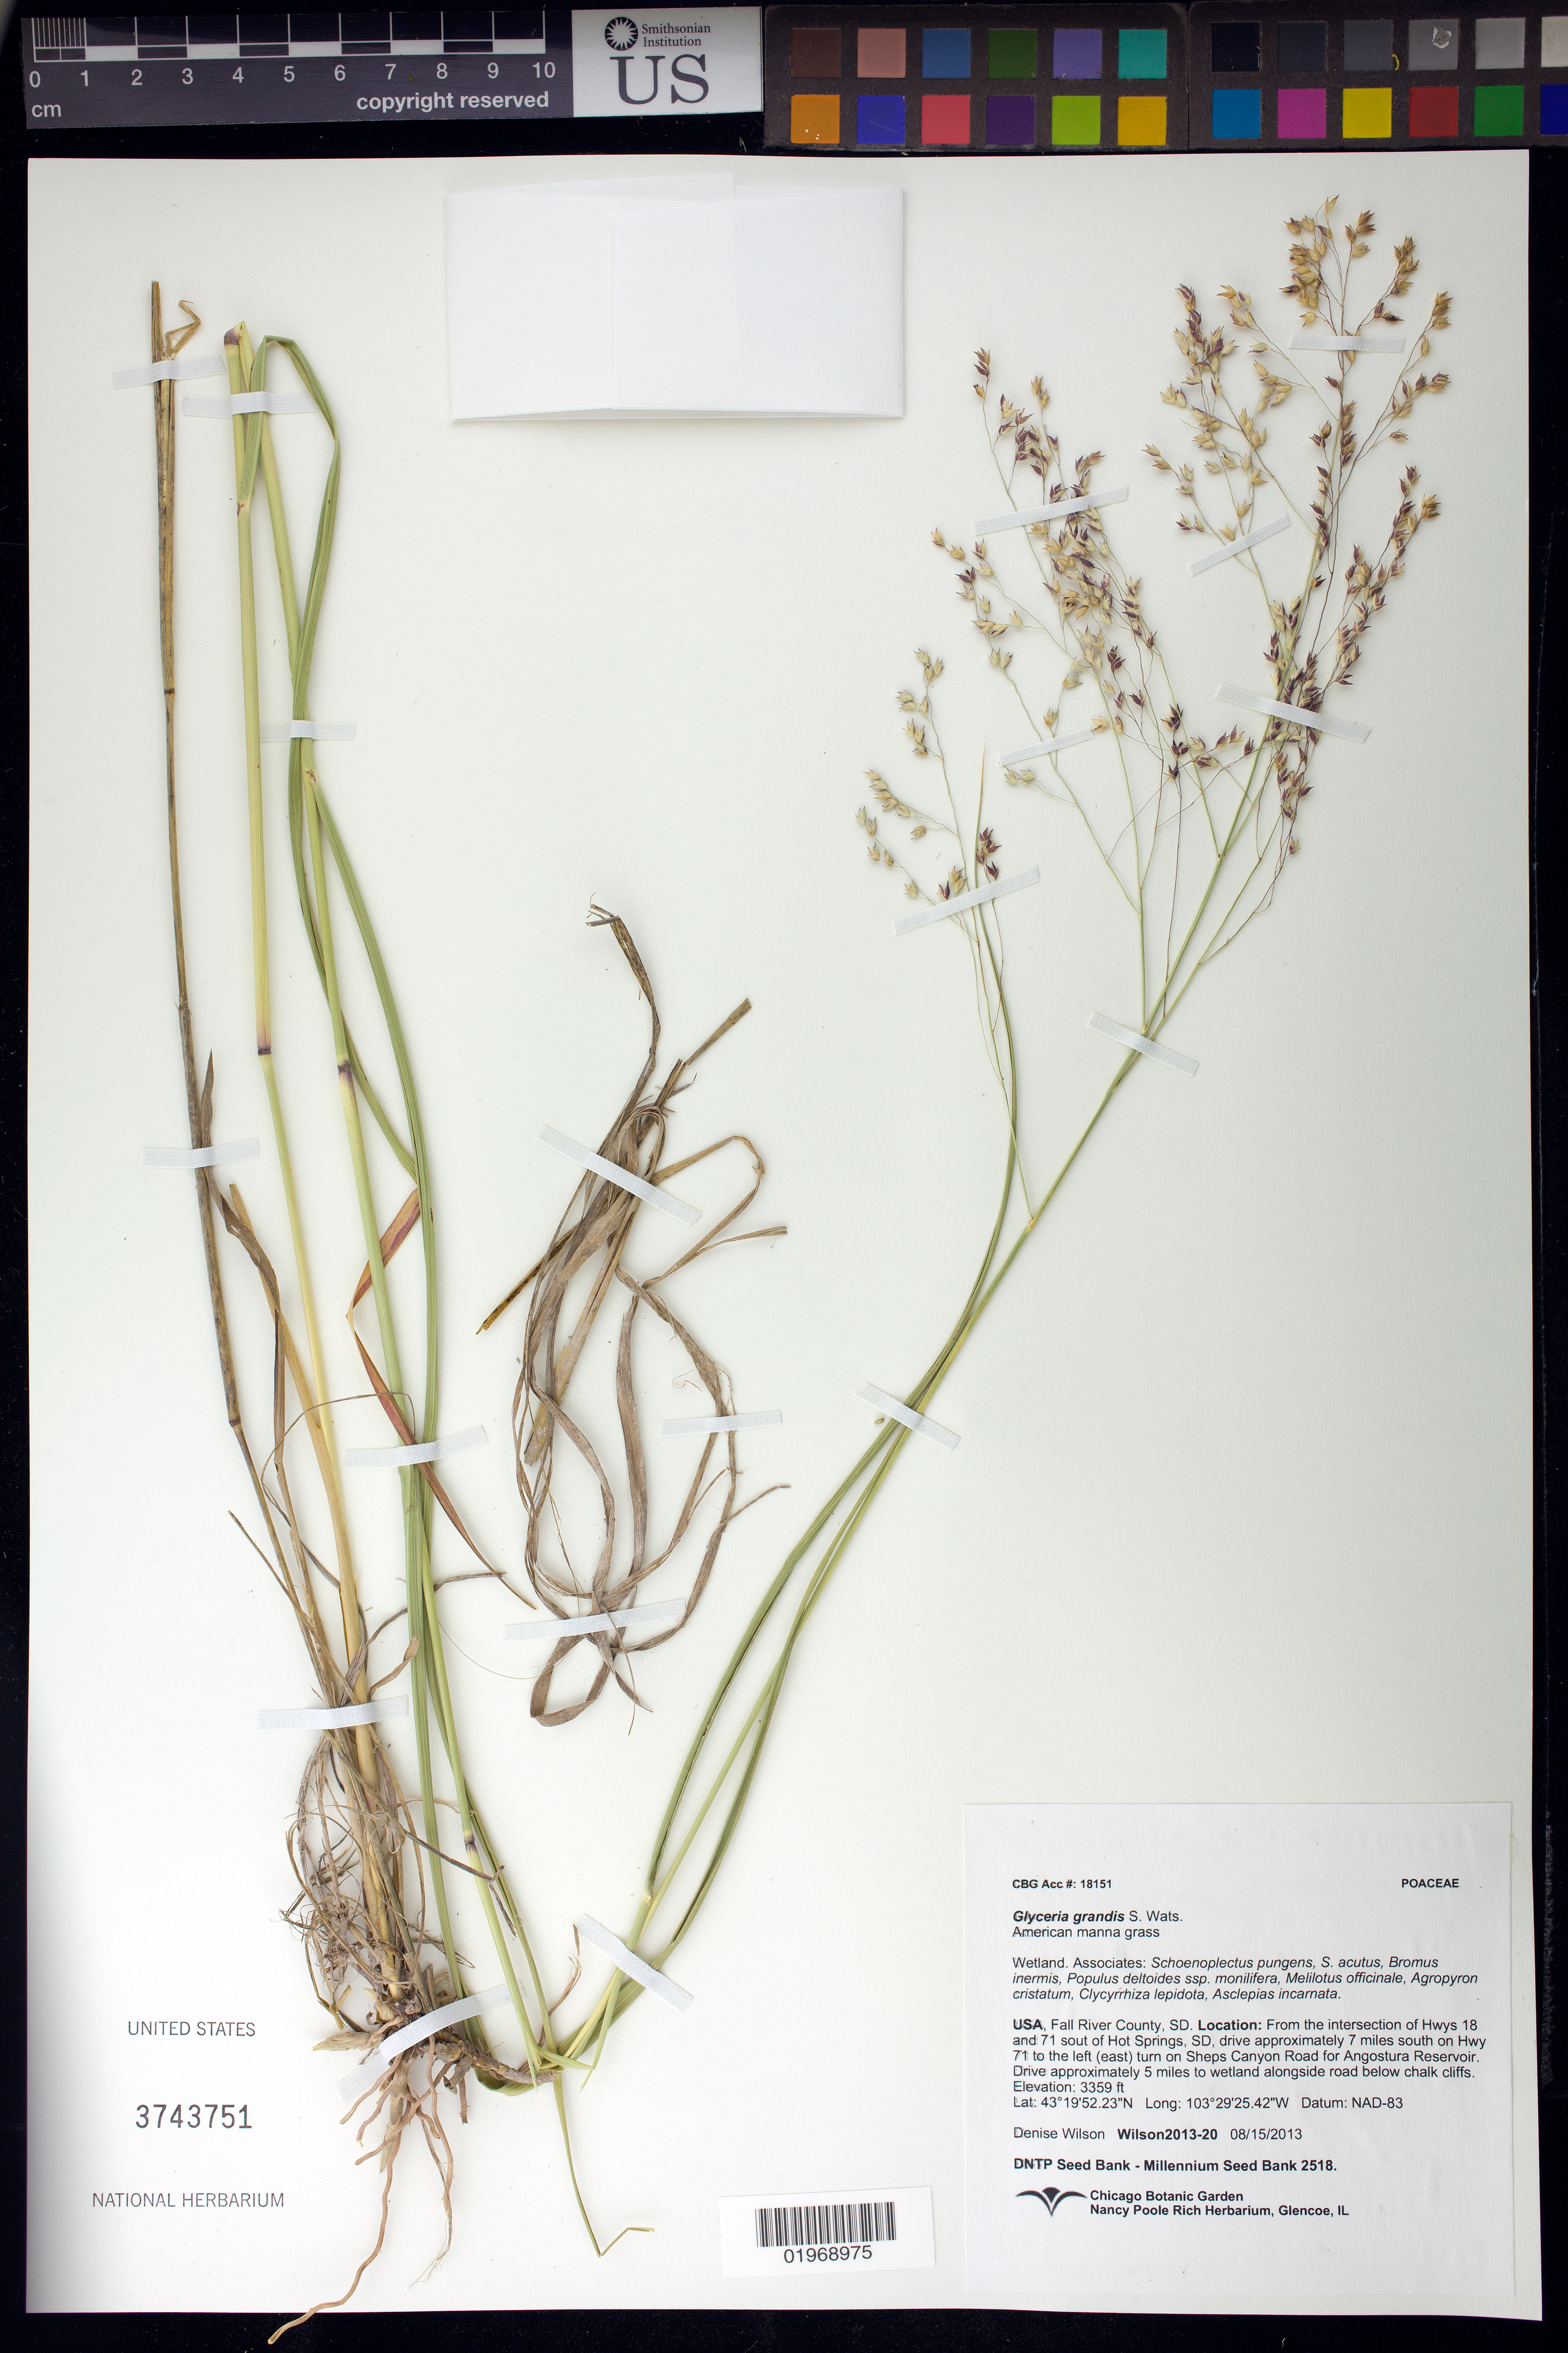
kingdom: Plantae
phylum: Tracheophyta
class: Liliopsida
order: Poales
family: Poaceae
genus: Glyceria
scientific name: Glyceria grandis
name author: S. Watson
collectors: D. Wilson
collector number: Wilson2013-20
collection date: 2013-08-15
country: United States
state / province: South Dakota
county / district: Fall River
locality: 5 miles E on Sheps Canyon Rd. for Angostura Reservoir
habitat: Wetland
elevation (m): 1024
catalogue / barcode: US 3743751